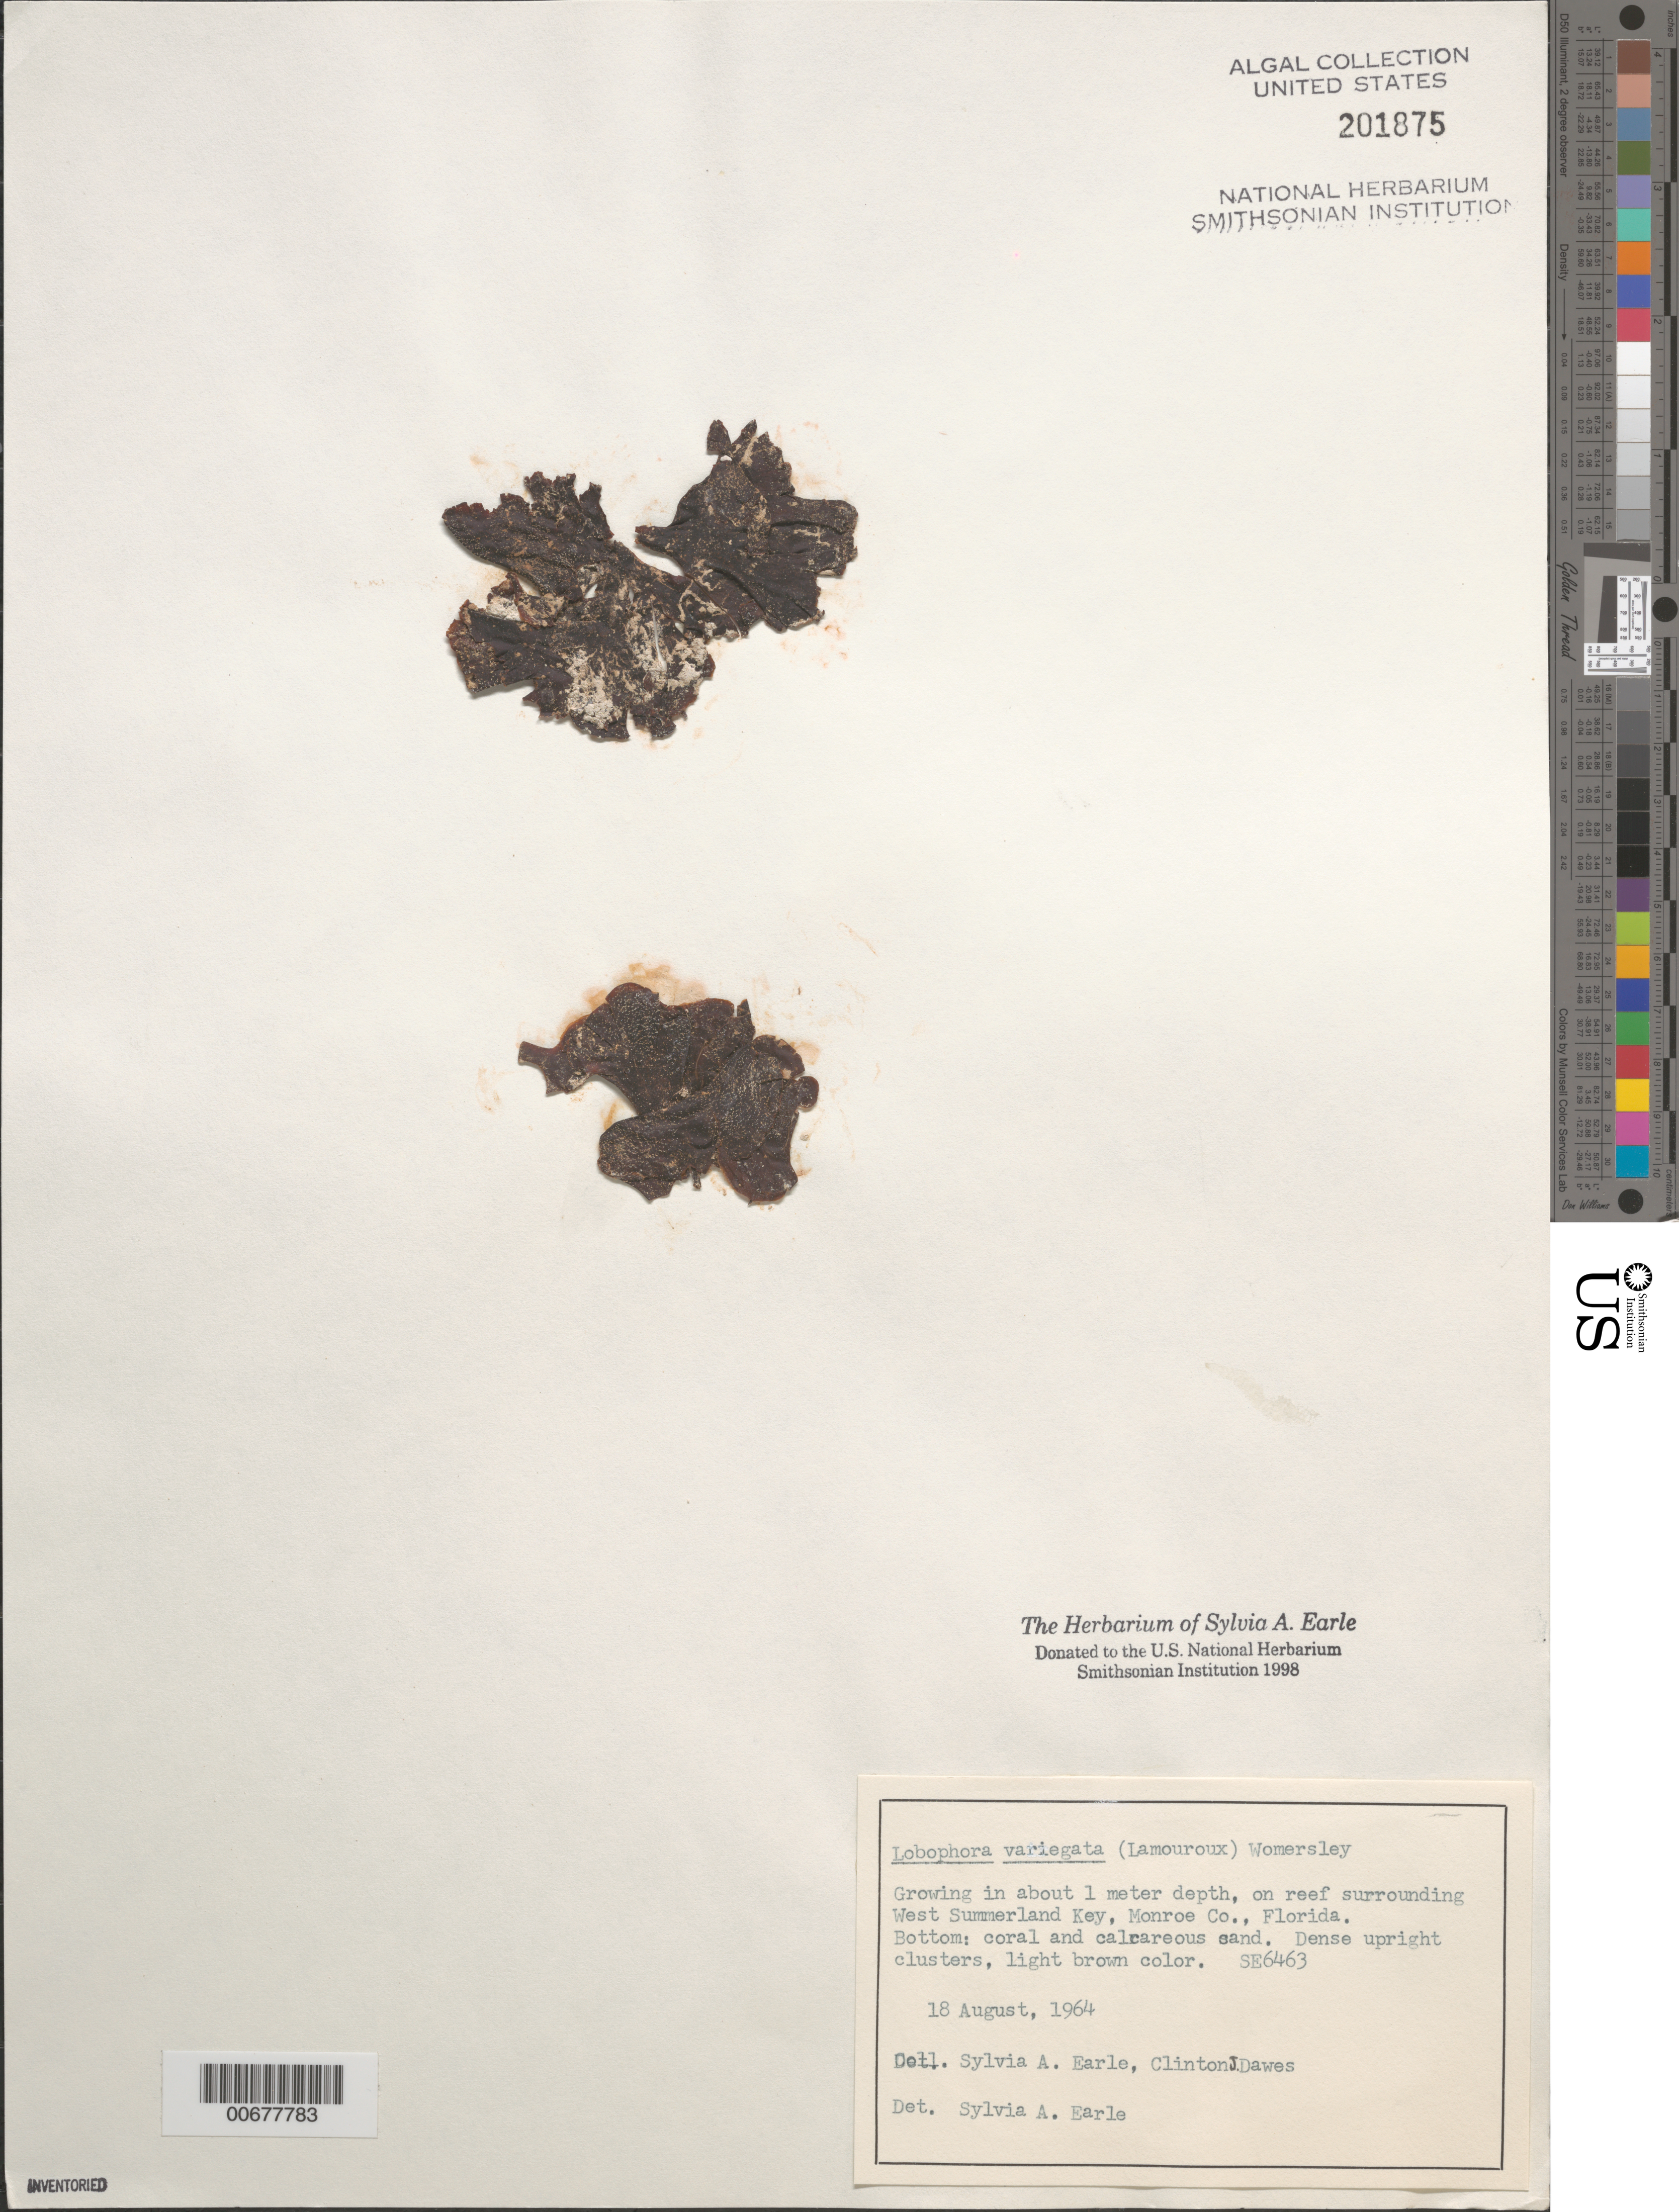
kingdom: Chromista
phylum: Ochrophyta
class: Phaeophyceae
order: Dictyotales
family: Dictyotaceae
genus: Lobophora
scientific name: Lobophora variegata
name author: (J.V.Lamouroux) Womersley & E.C. Oliveira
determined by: Earle, S. A.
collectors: S. A. Earle & C. Dawes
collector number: SE 6463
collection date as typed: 18 Aug 1964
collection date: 1964-08-18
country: United States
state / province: Florida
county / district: Monroe County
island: West Summerland Key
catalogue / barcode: US 201875